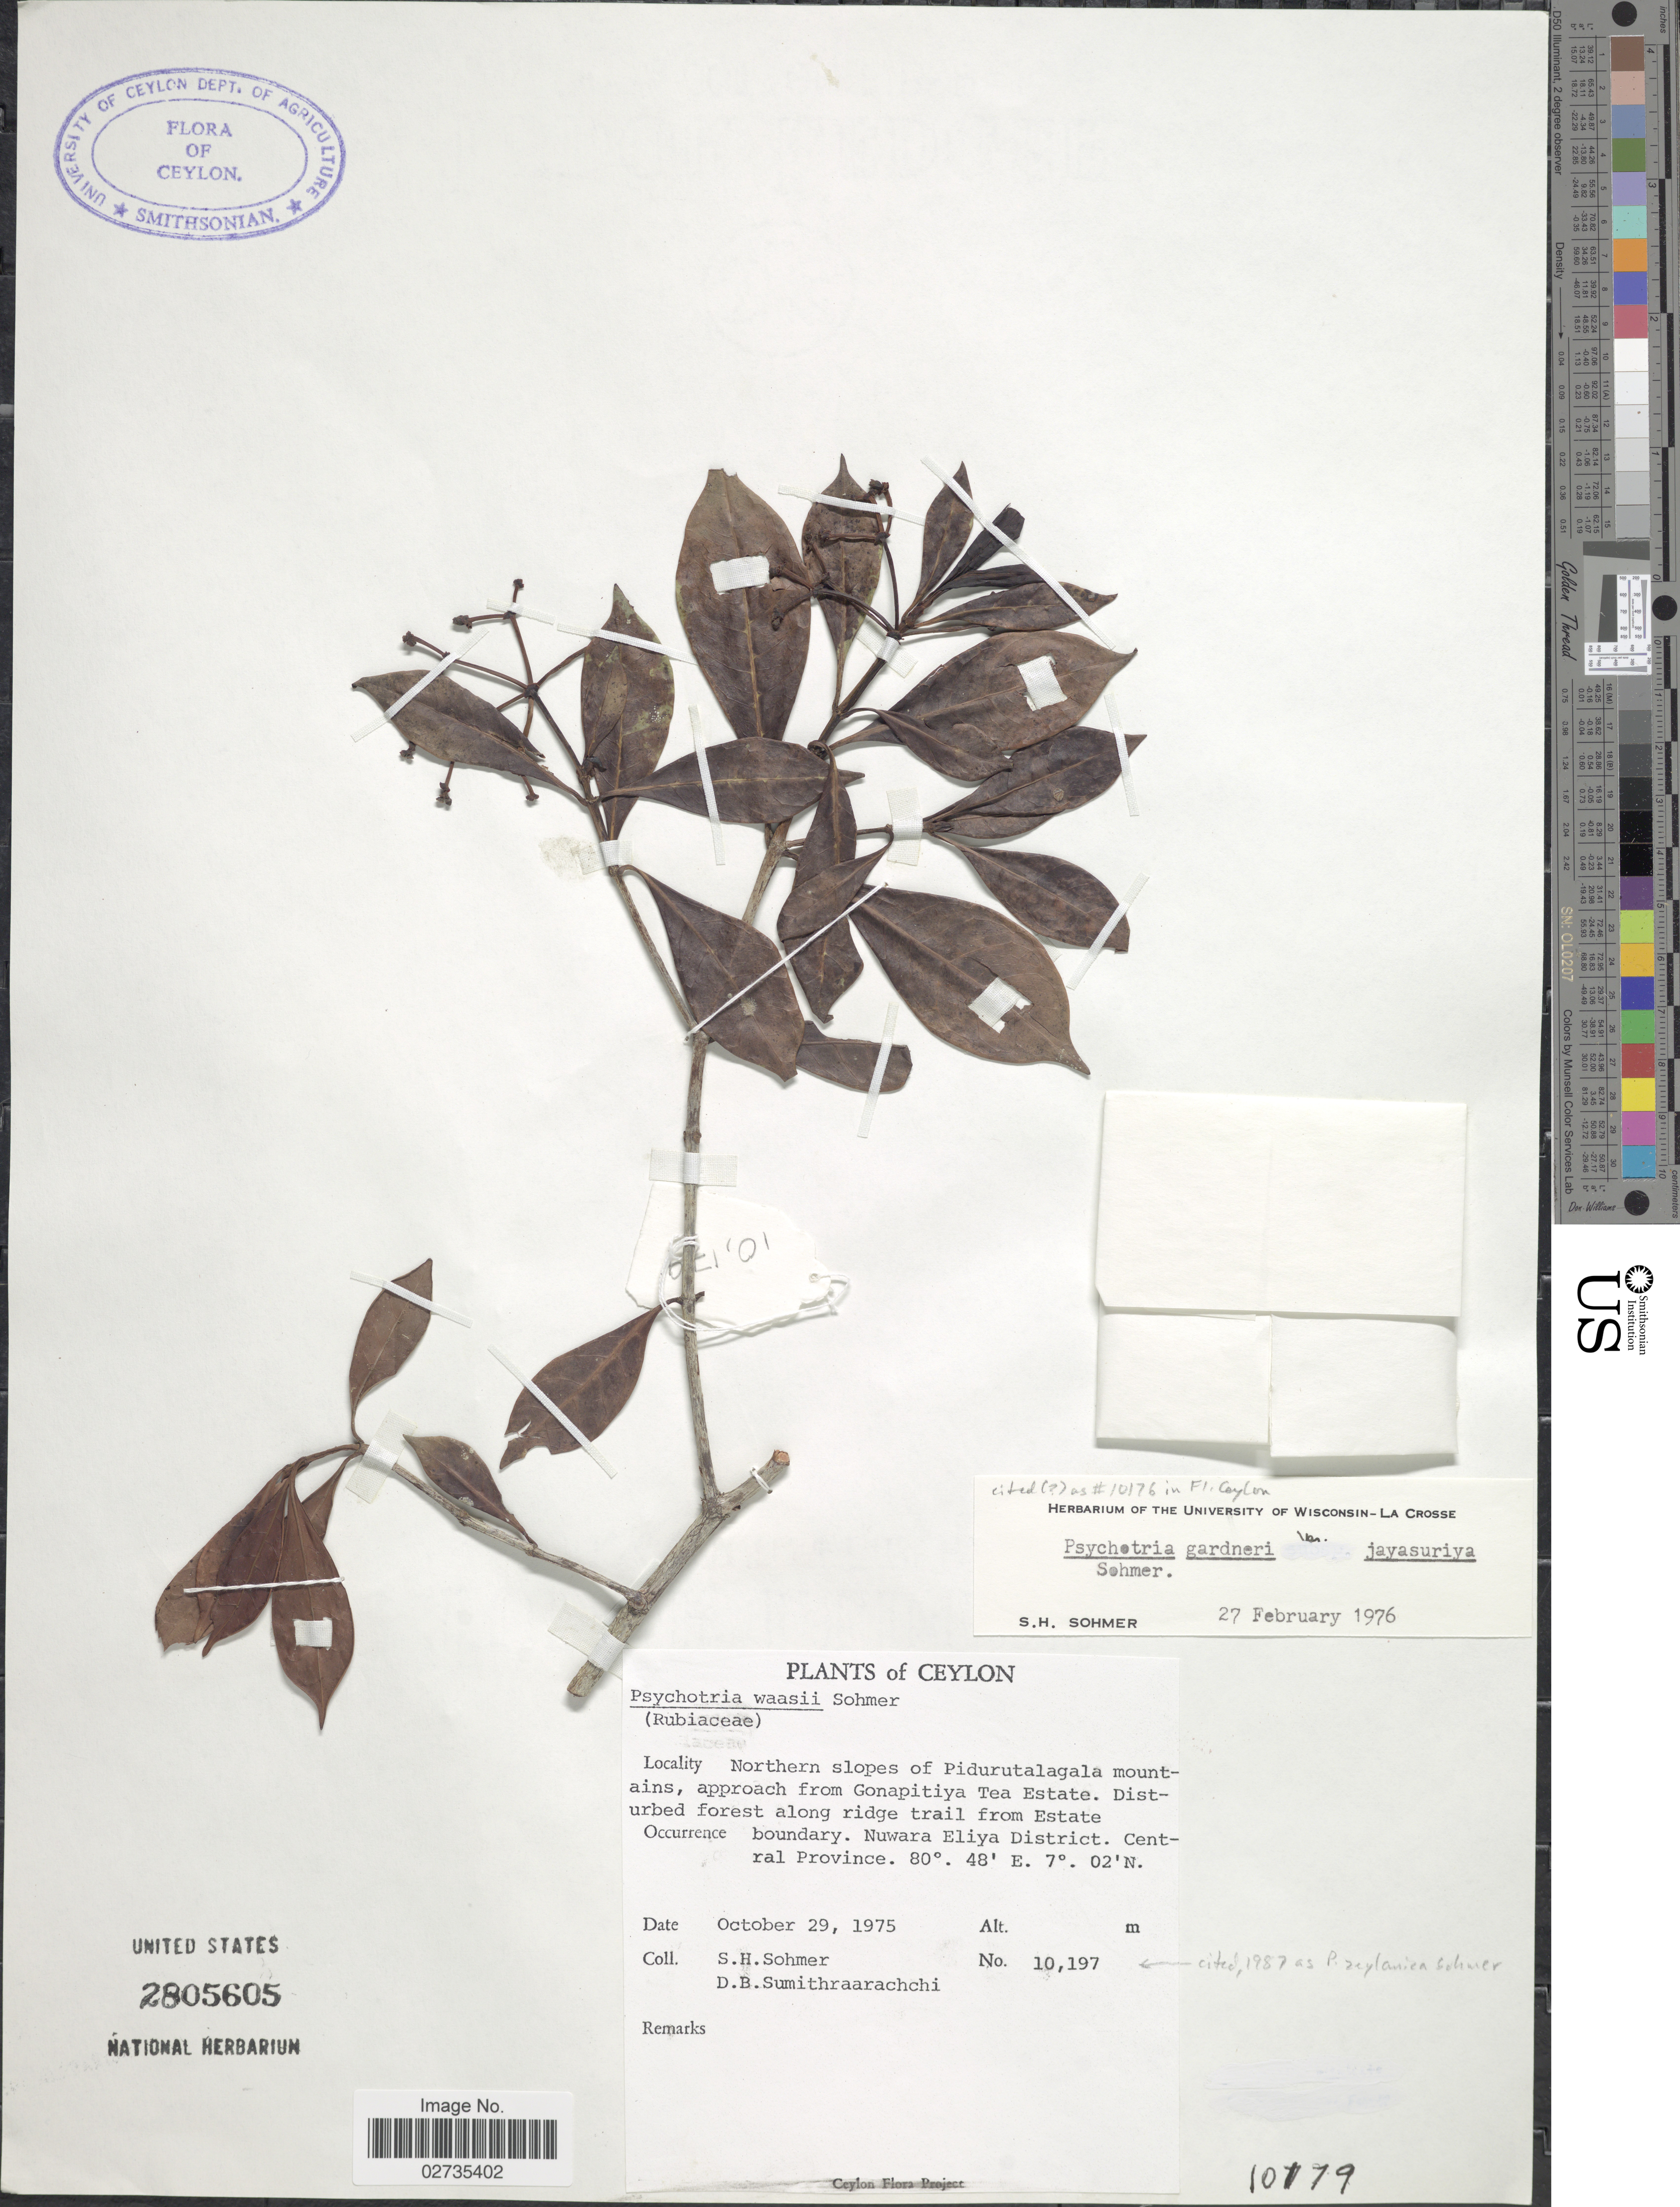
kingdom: Plantae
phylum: Tracheophyta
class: Magnoliopsida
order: Gentianales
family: Rubiaceae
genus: Psychotria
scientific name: Psychotria gardneri var. jayasuriyae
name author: Sohmer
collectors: S. H. Sohmer & D. B. Sumithraarachchi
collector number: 10197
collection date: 1975-10-29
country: Sri Lanka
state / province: Central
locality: Ceylon. Northern slopes of Pidurutalagala mountains, approach from Gonapitiya Tea Estate. along ridge trail from Estate boundary. Nuwara Eliya District.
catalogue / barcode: US 2805605